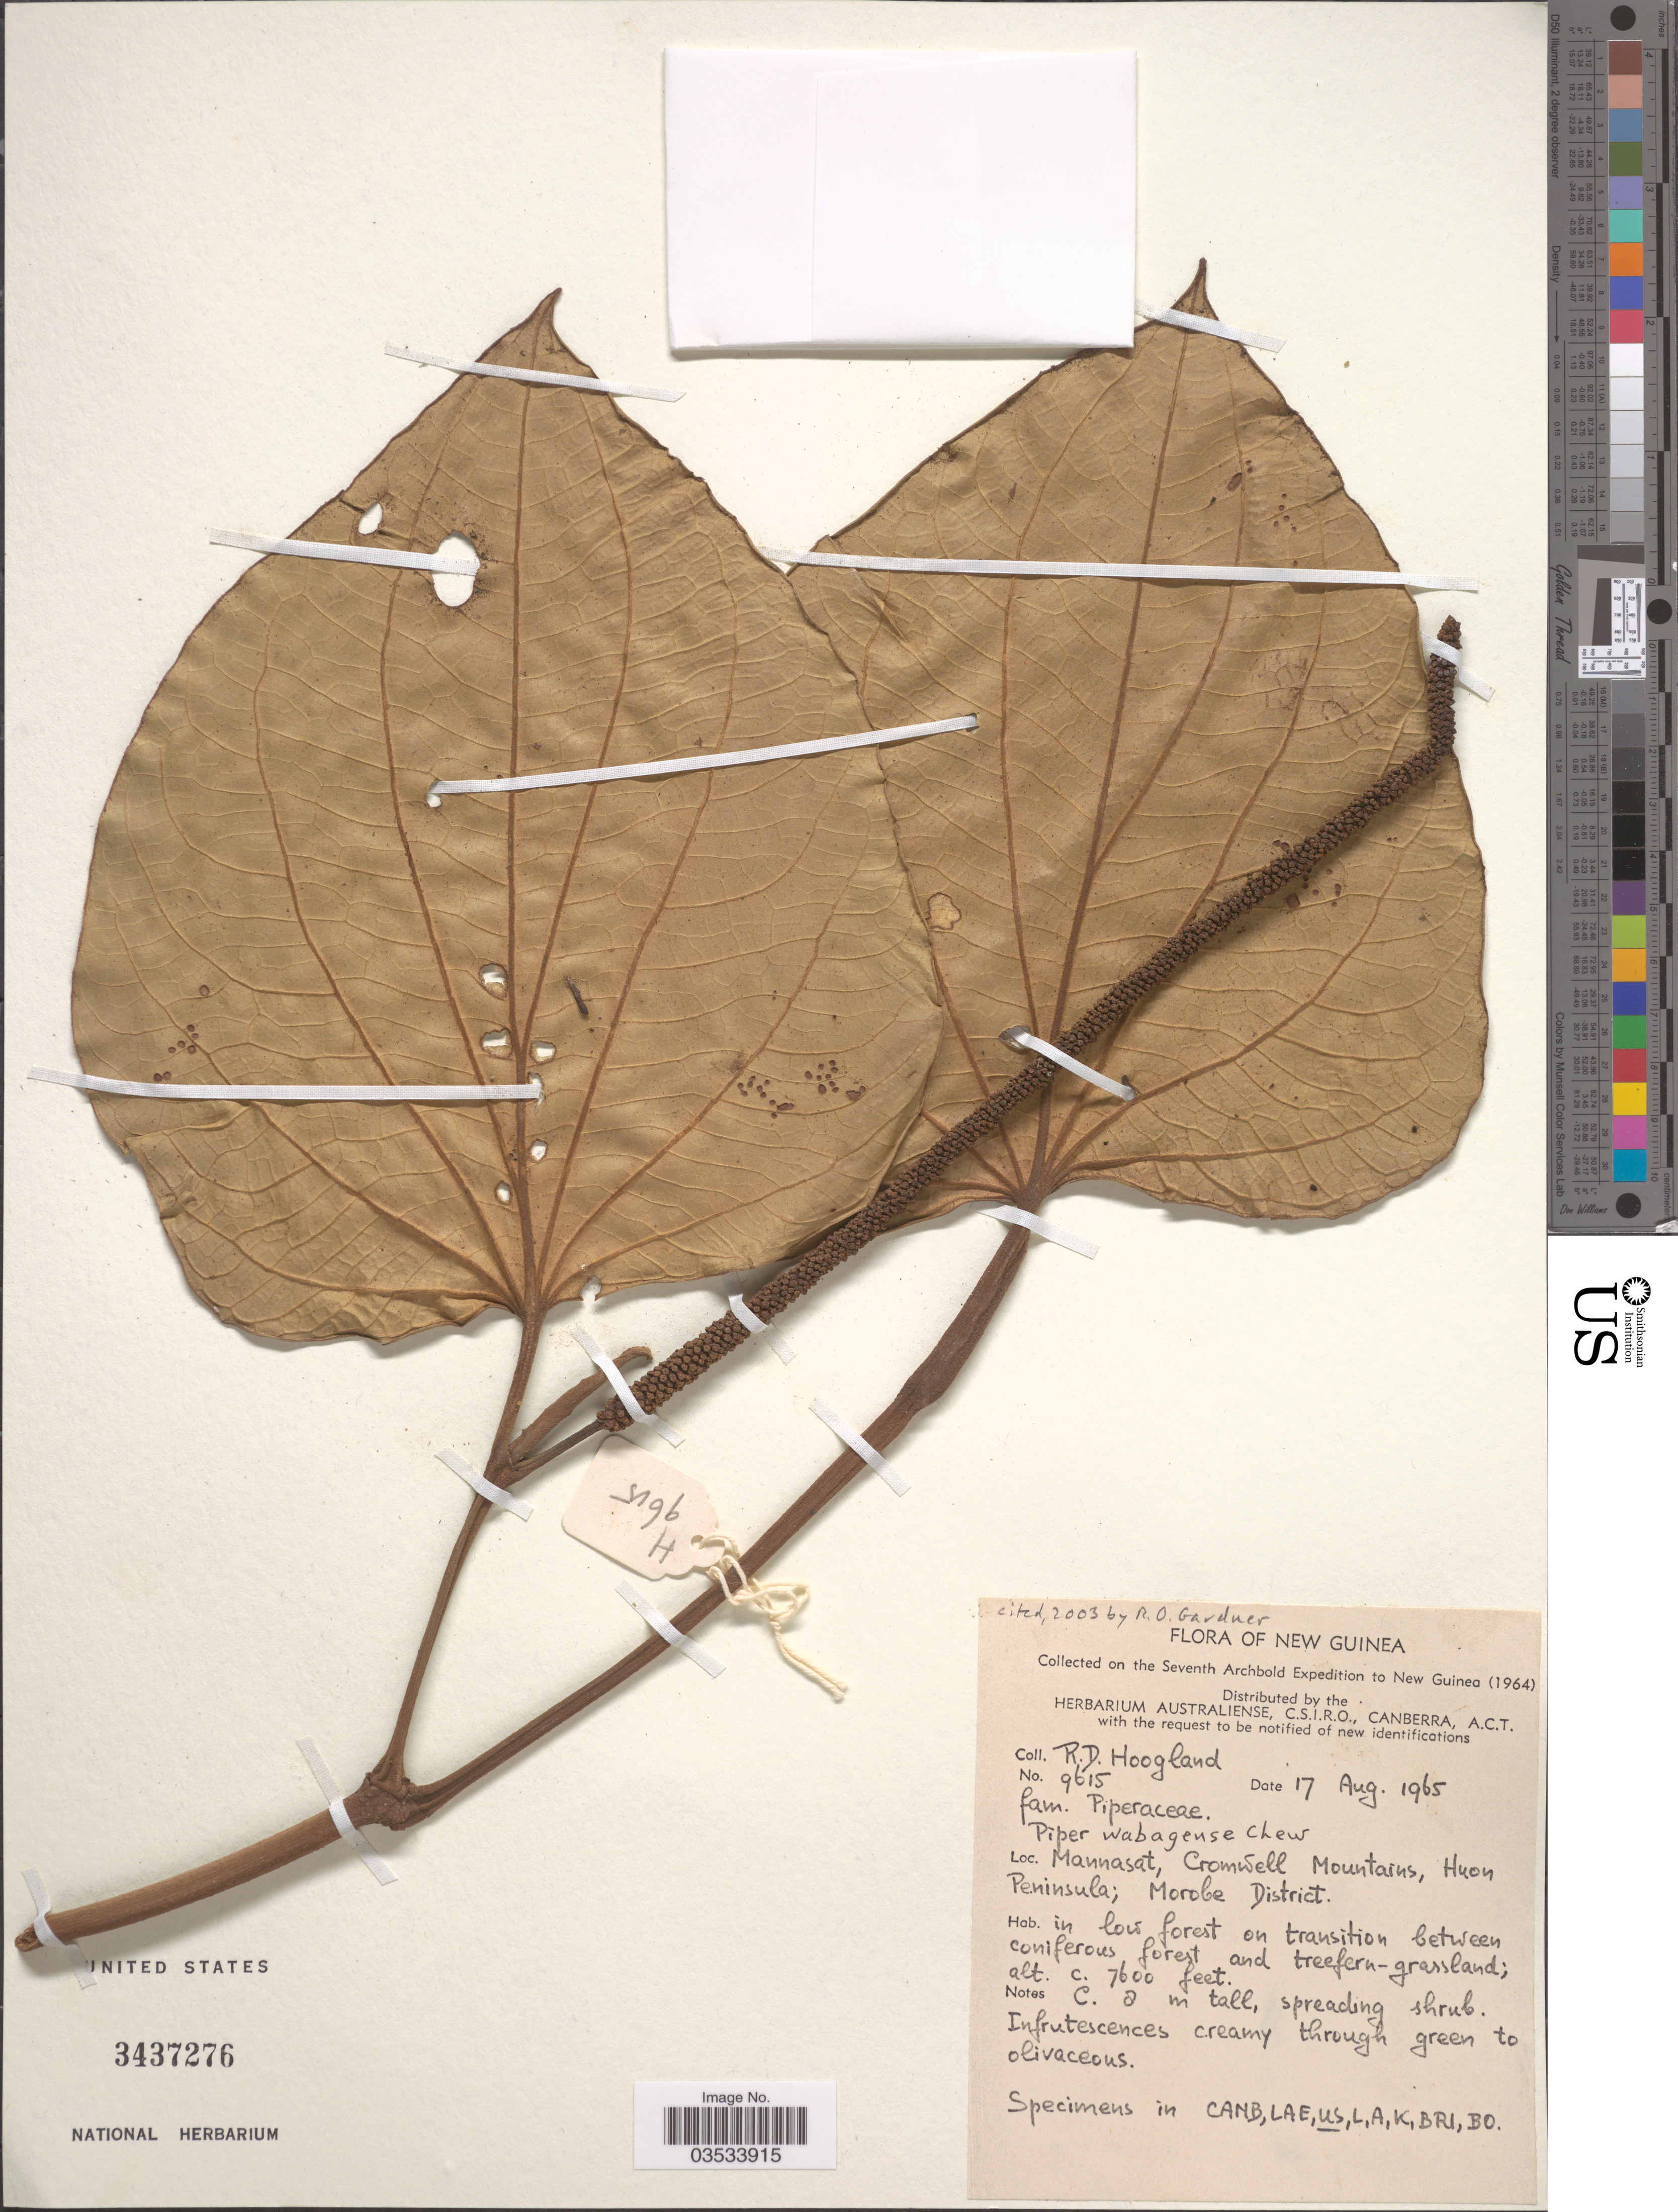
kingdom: Plantae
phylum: Tracheophyta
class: Magnoliopsida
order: Piperales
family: Piperaceae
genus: Piper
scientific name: Piper wabagense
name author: Chew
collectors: R. D. Hoogland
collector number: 9615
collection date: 1965-08-17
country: Papua New Guinea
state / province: Morobe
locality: New Guinea. Mannasat, Cromwell Mountains, Huon Peninsula; Morobe District.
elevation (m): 2316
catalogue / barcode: US 3437276